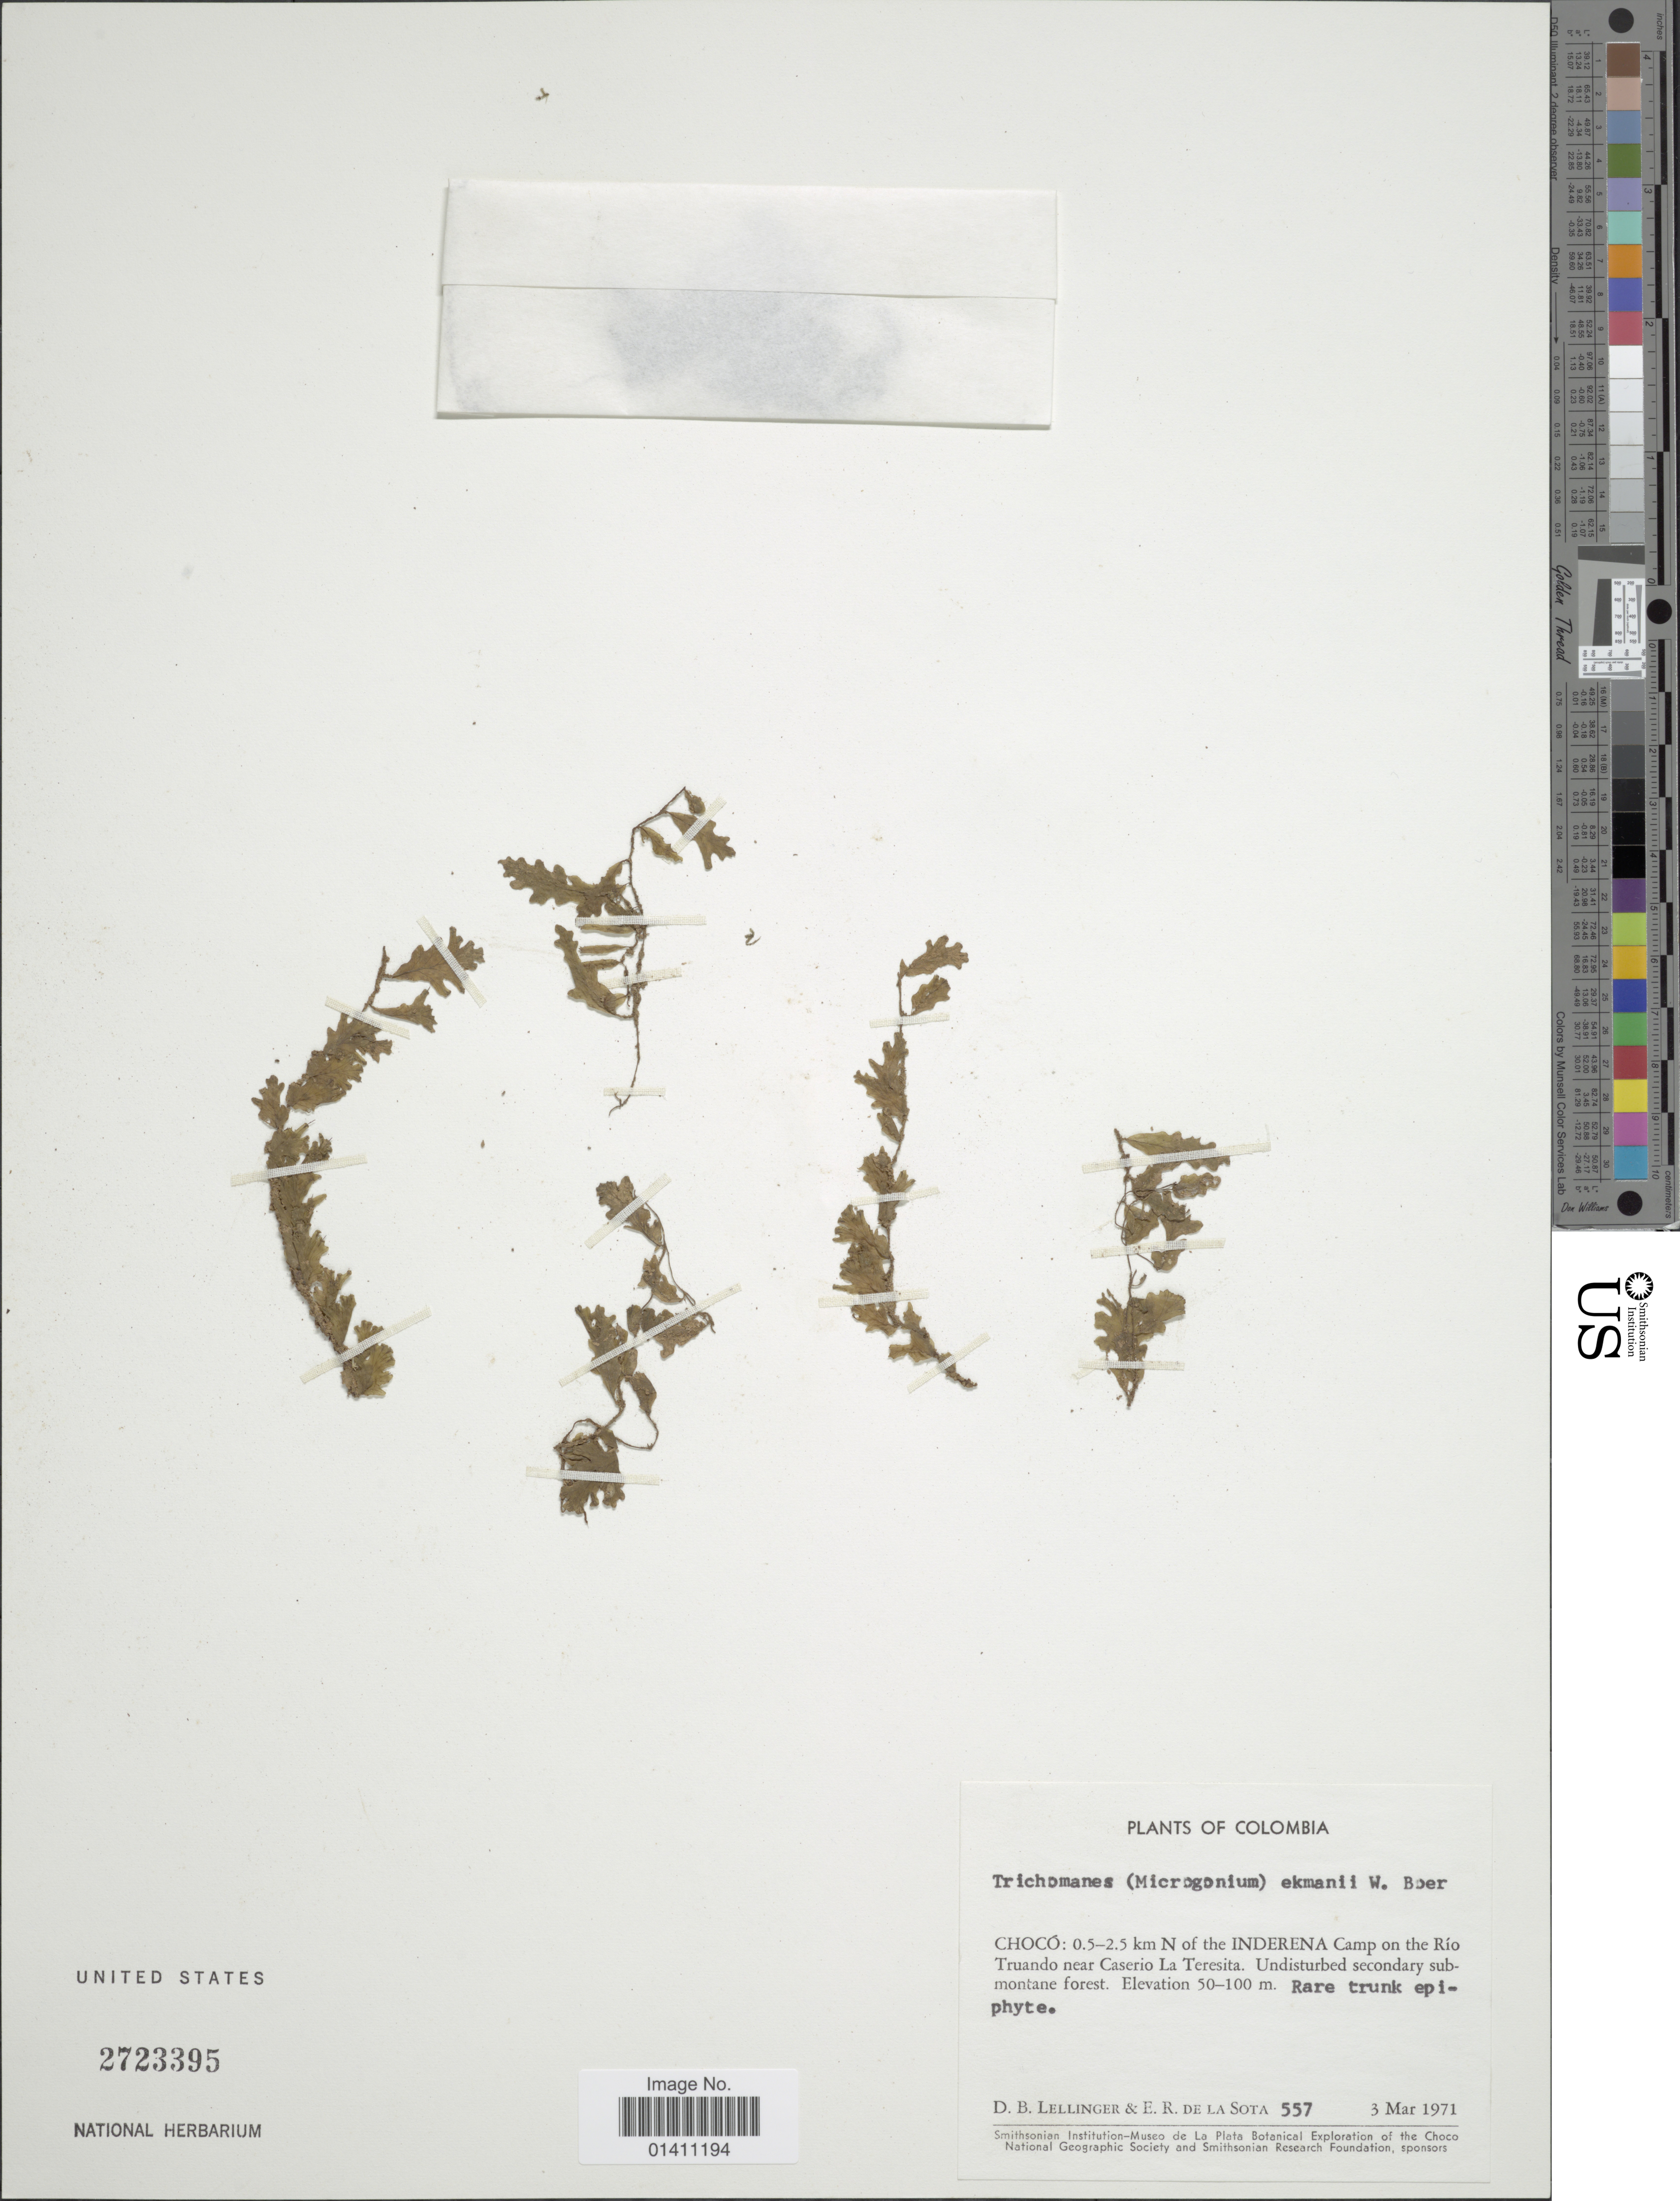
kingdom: Plantae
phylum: Tracheophyta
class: Polypodiopsida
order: Hymenophyllales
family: Hymenophyllaceae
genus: Didymoglossum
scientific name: Didymoglossum ekmanii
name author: (Wess. Boer) Ebihara & Dubuisson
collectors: D. B. Lellinger & E. R. de la Sota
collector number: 557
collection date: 1971-03-03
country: Colombia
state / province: Chocó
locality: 0.5-2.5 km N of the Inderena Camp on the Rio Truando near Caserio La Terestia.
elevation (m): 50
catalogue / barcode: US 2723395